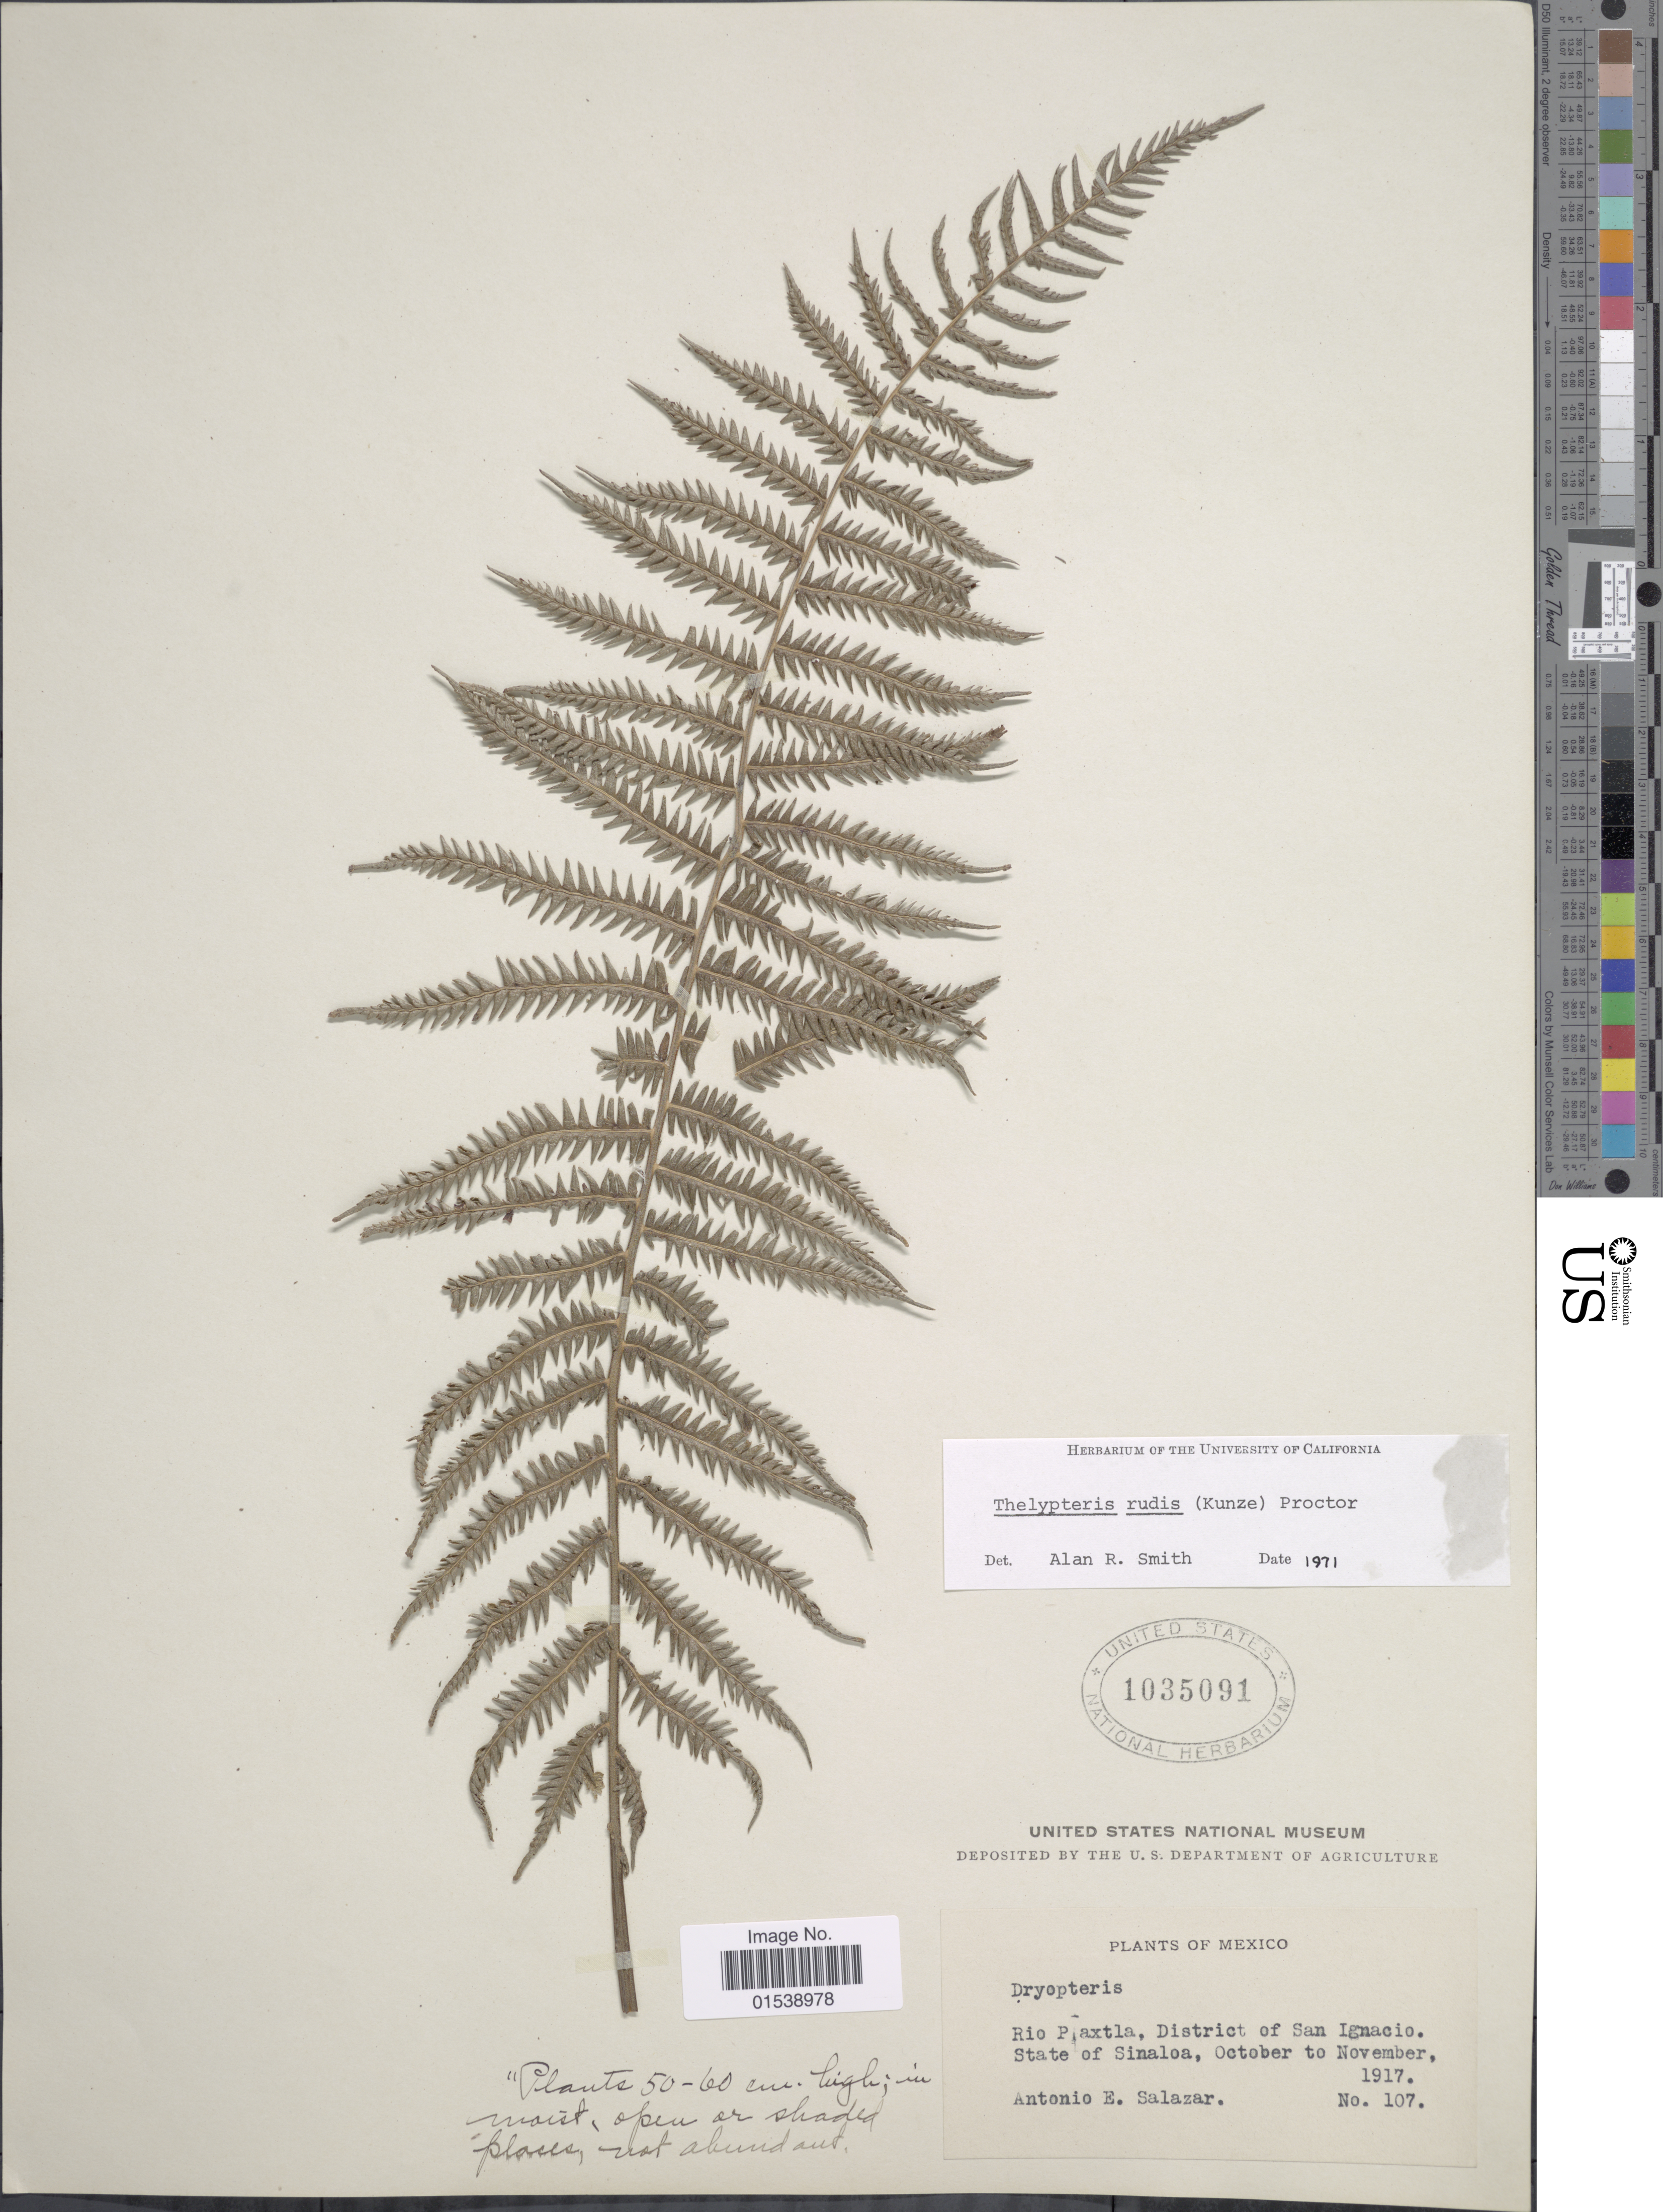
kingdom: Plantae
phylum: Tracheophyta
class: Polypodiopsida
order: Polypodiales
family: Thelypteridaceae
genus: Amauropelta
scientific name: Amauropelta rudis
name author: (Kunze) Pic. Serm.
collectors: A. E. Salazar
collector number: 107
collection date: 1917-10/1917-11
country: Mexico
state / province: Sinaloa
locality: Rio Paxtla, District of San Ignacio, State of Sinaloa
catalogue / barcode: US 1035091